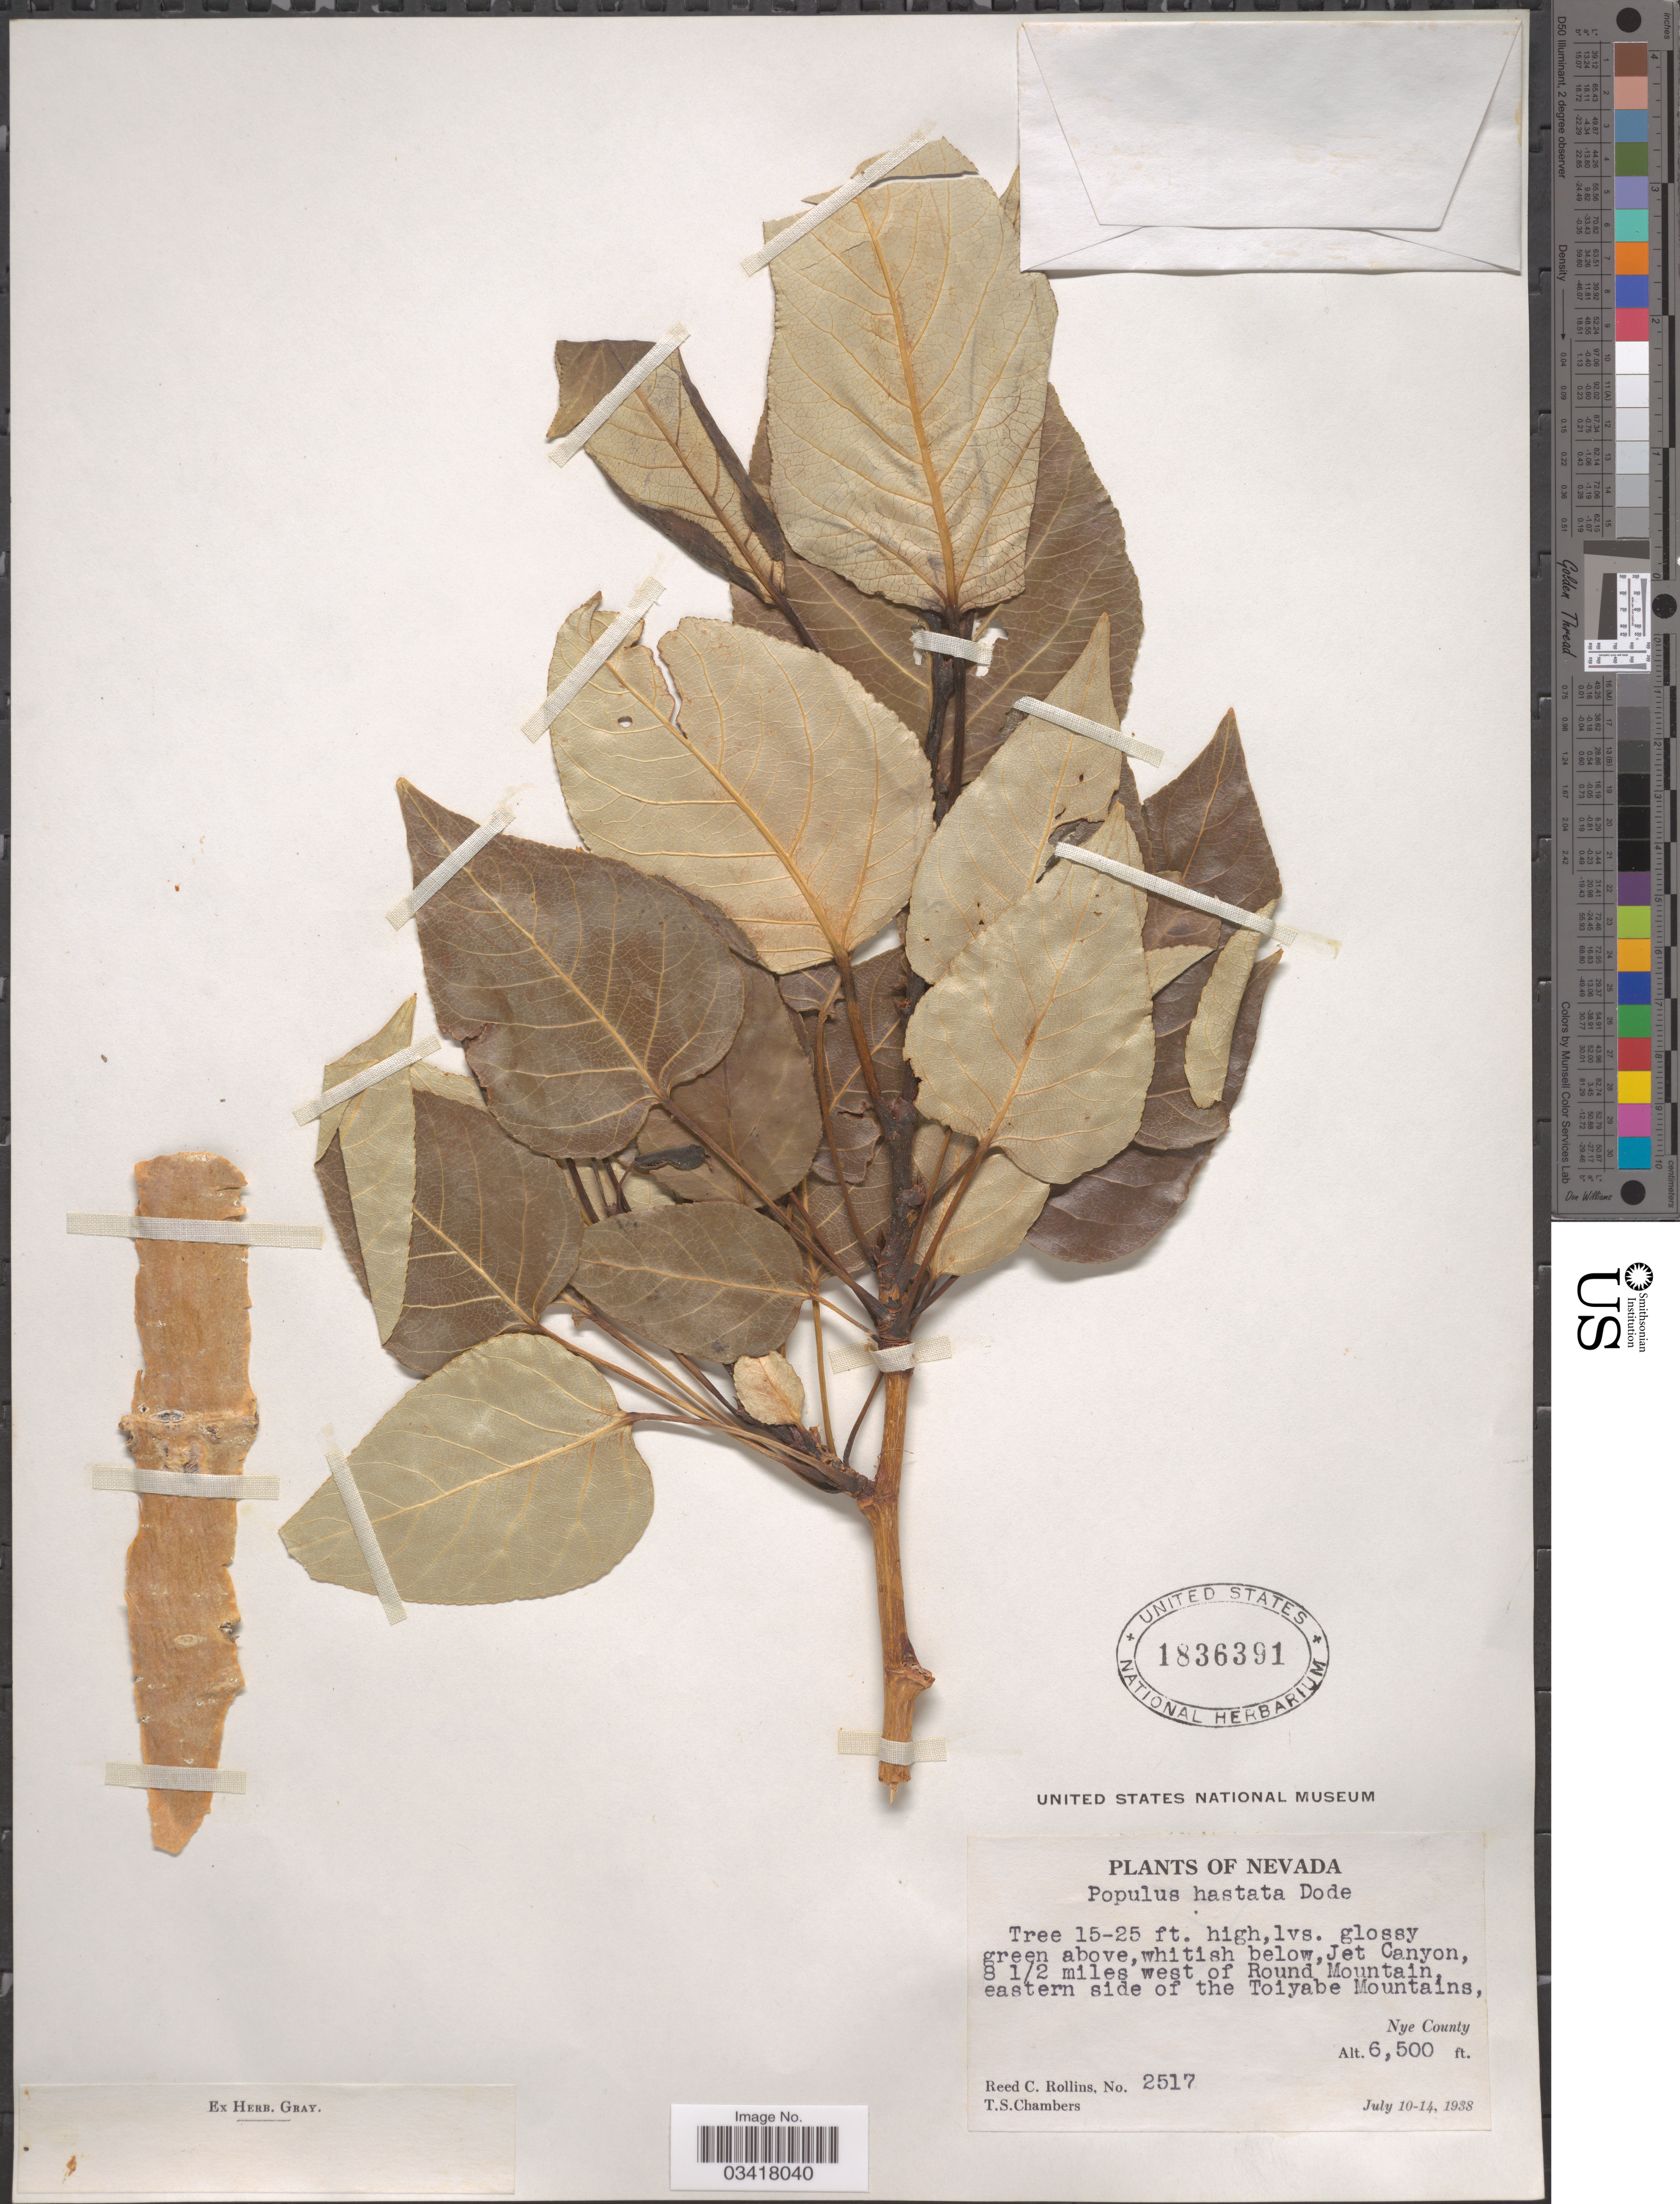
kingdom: Plantae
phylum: Tracheophyta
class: Magnoliopsida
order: Malpighiales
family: Salicaceae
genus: Populus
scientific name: Populus trichocarpa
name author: Torr. & A. Gray ex W. Hook.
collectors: R. C. Rollins & T. Chambers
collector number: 2517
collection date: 1938-07-10/1938-07-14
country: United States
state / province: Nevada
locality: Jet Canyon, 8 1/2 miles west of Round Mountain, eastern side of the Toiyabe Mountains, Nye County.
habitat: Jet Canyon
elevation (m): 1981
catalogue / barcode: US 1836391